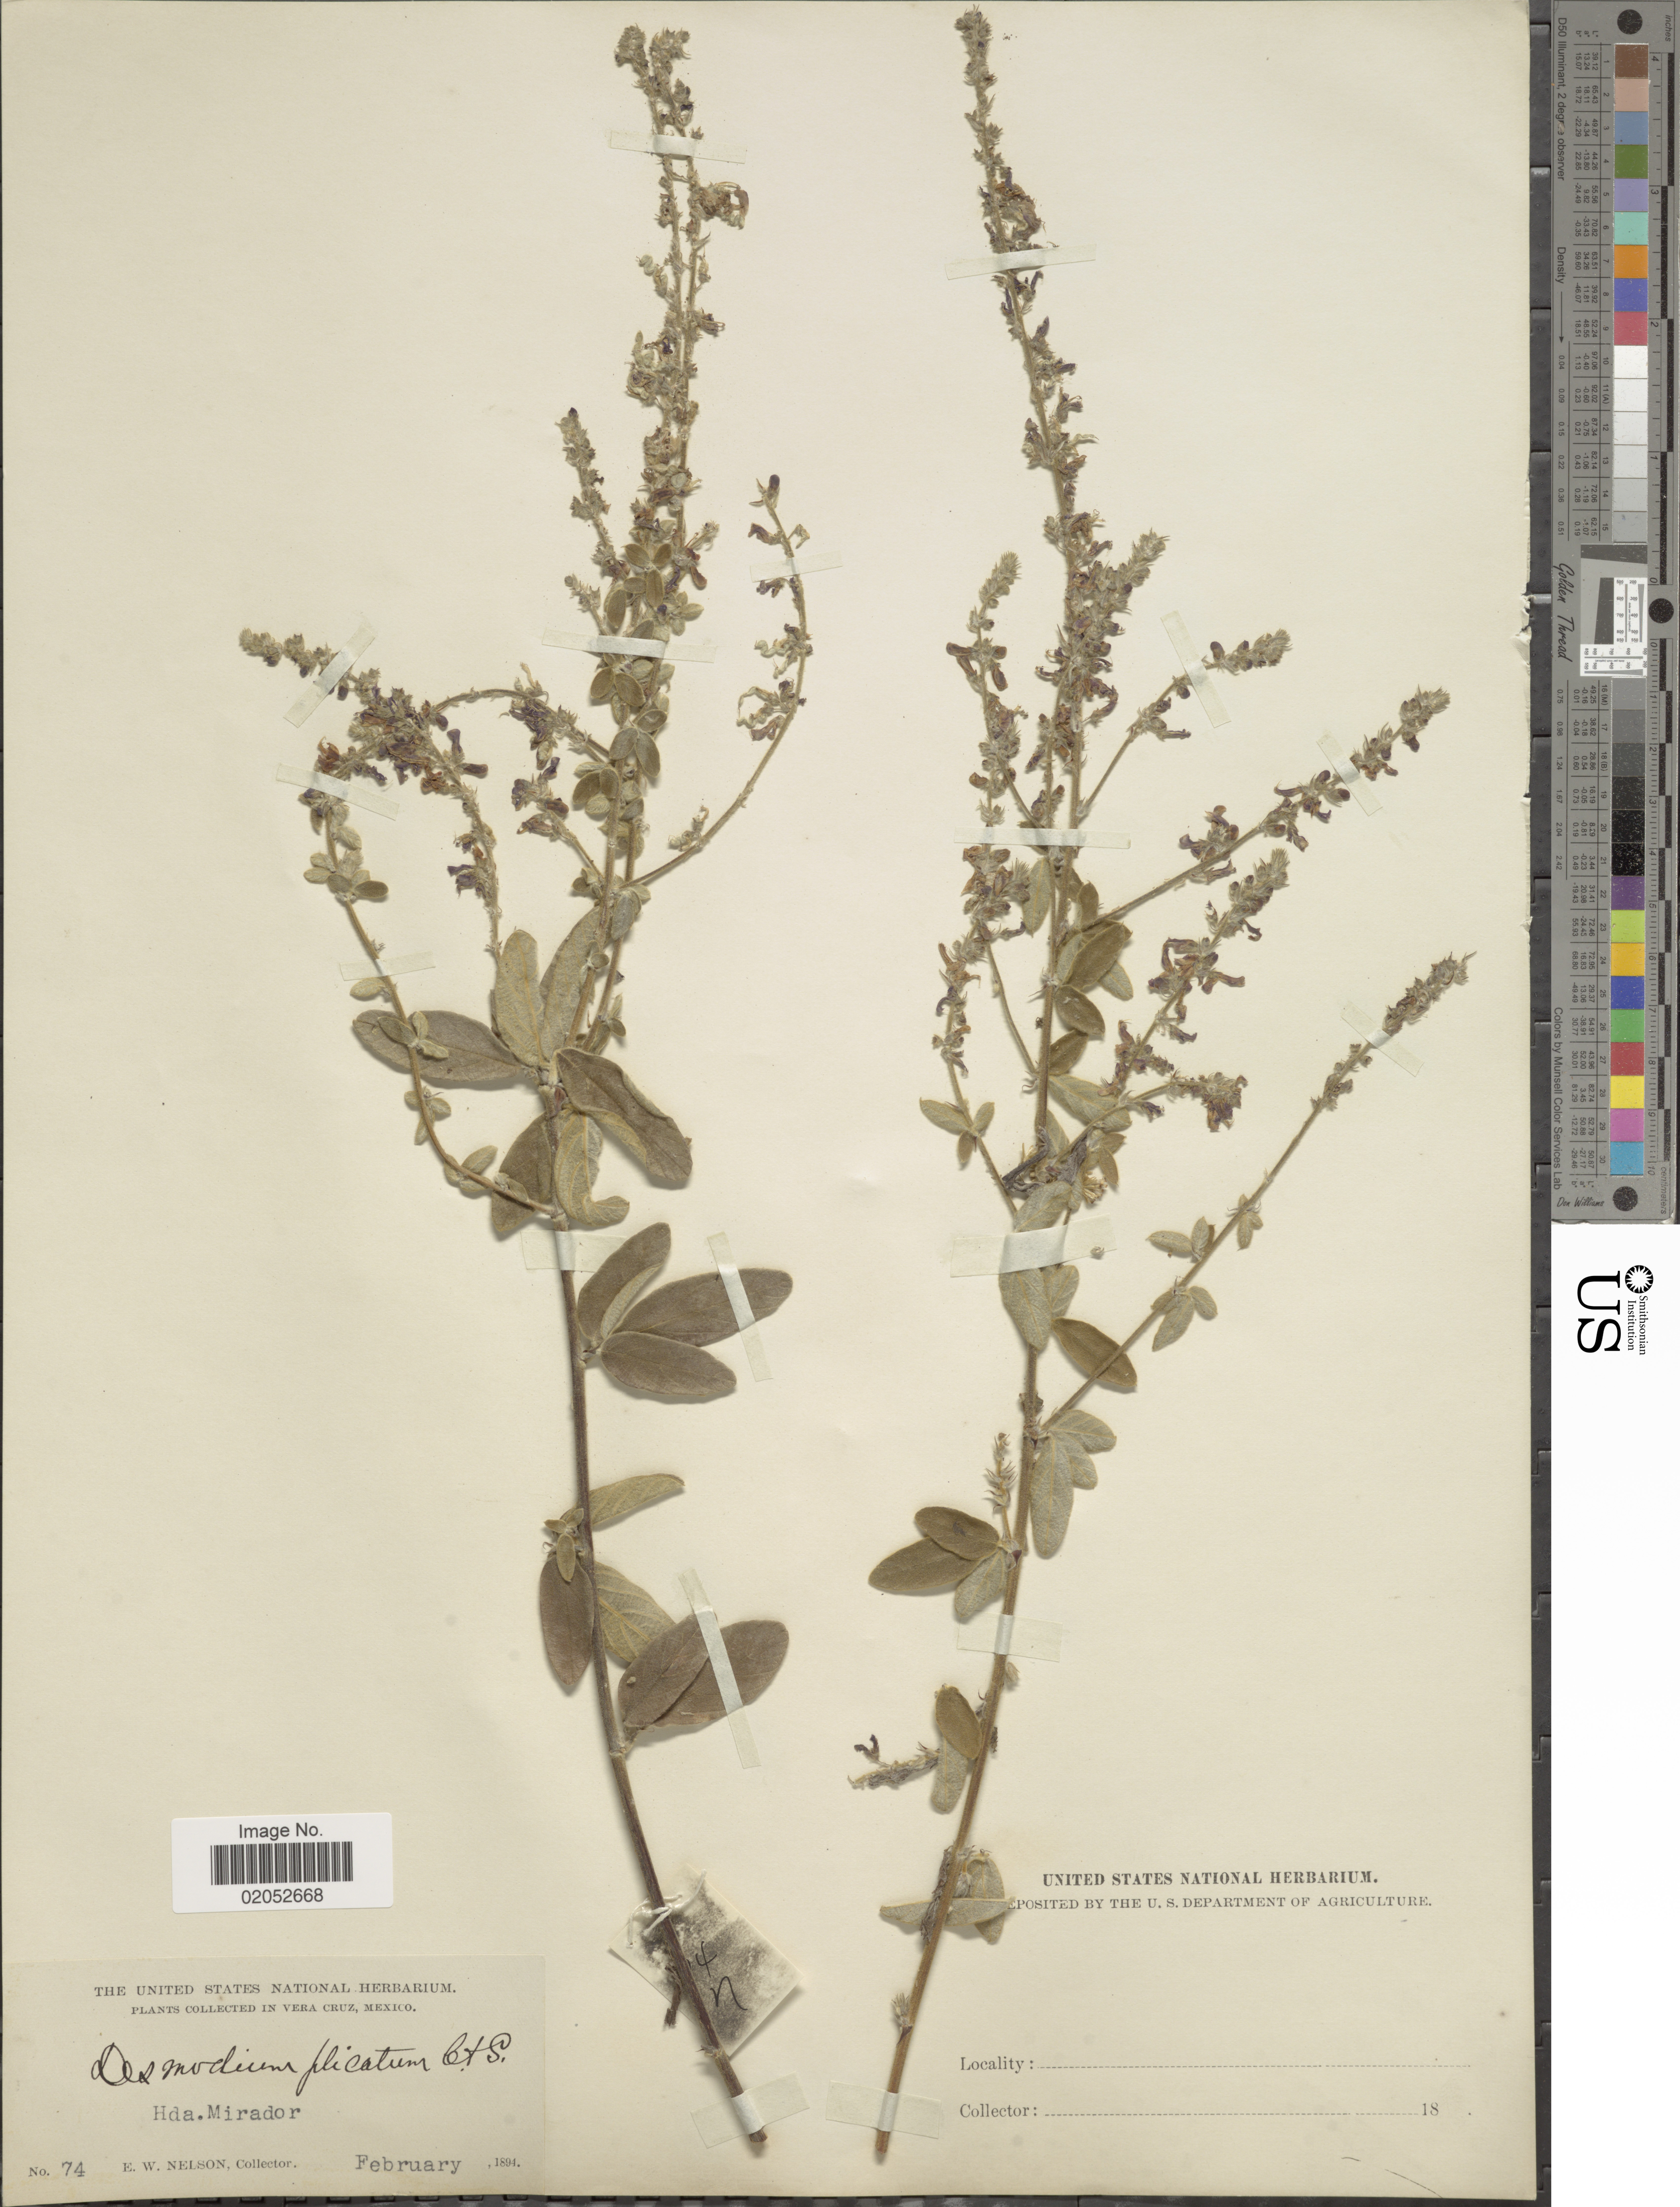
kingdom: Plantae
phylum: Tracheophyta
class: Magnoliopsida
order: Fabales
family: Fabaceae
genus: Desmodium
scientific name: Desmodium plicatum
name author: Schltdl. & Cham.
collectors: E. W. Nelson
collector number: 74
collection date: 1894-02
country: Mexico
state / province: Veracruz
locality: Hda. Mirador